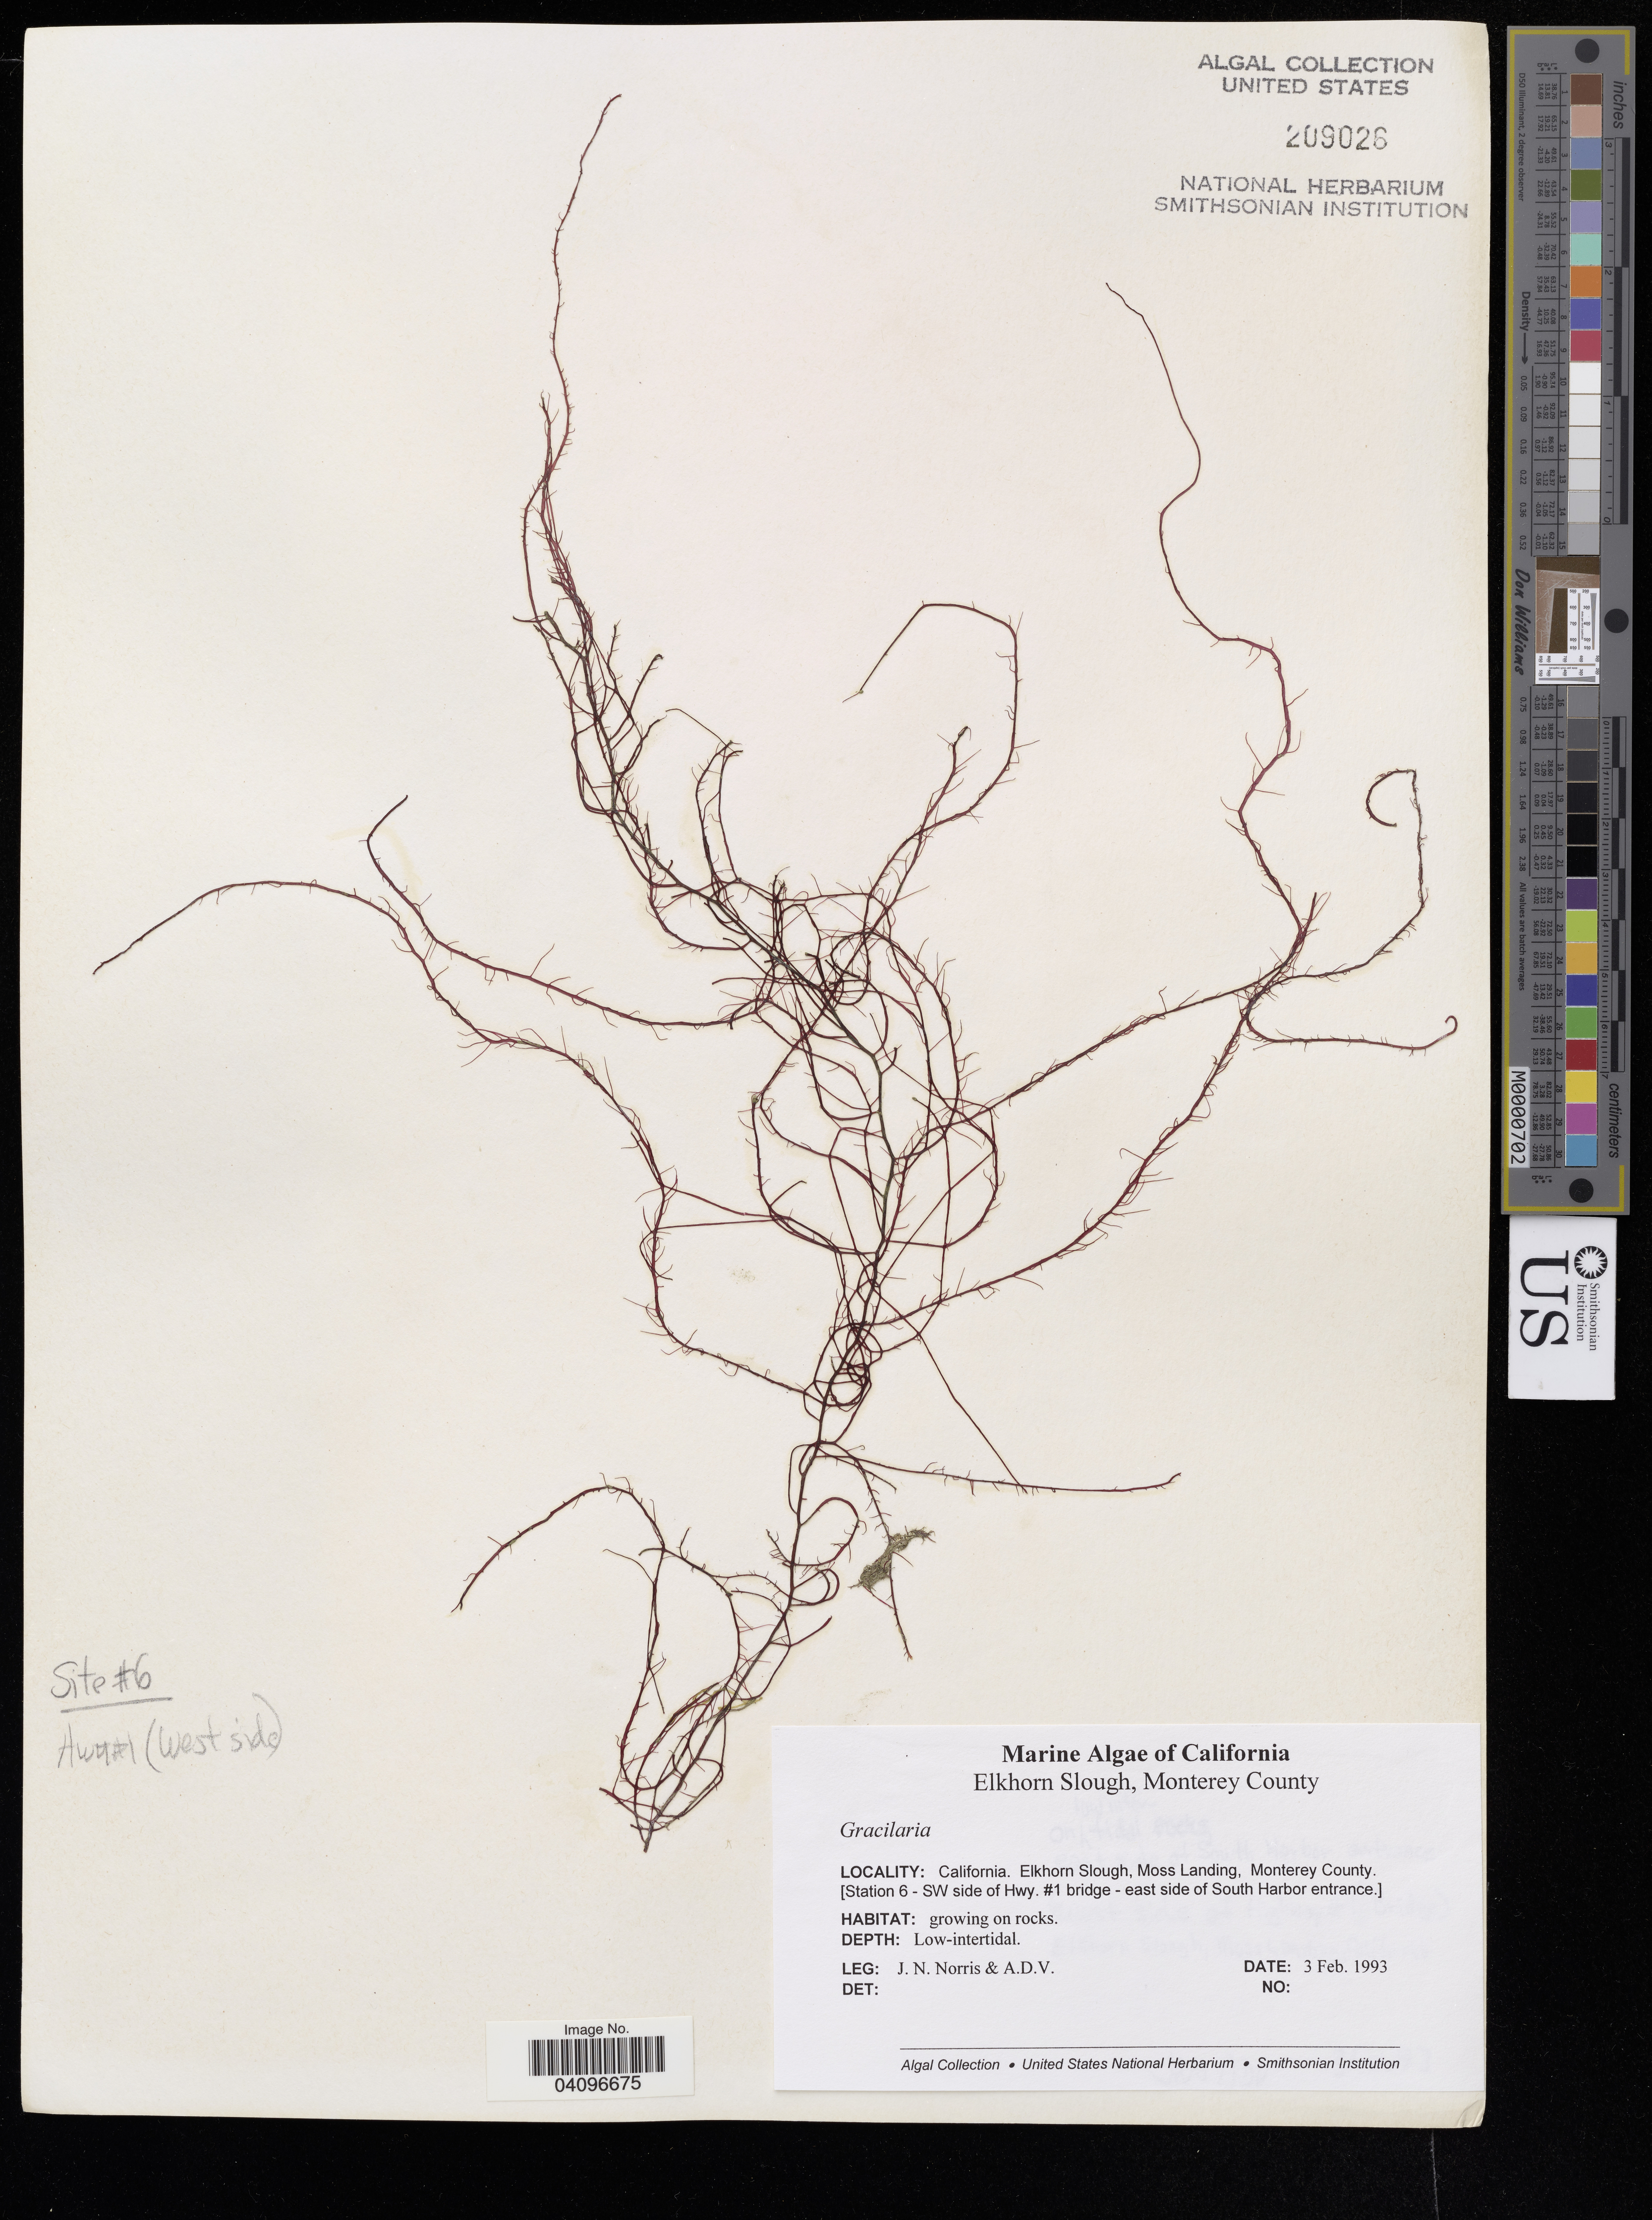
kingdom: Plantae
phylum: Rhodophyta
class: Florideophyceae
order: Gracilariales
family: Gracilariaceae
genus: Gracilaria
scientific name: Gracilaria sp.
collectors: J. N. Norris & A. Norris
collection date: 1993-02-03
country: United States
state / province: California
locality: Elkhorn Slough, Moss Landing, Monterey County. [Station 6 - SW side of Hwy. #1 bridge - east side of South Harbor entrance.] Low-intertidal.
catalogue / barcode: US 209026